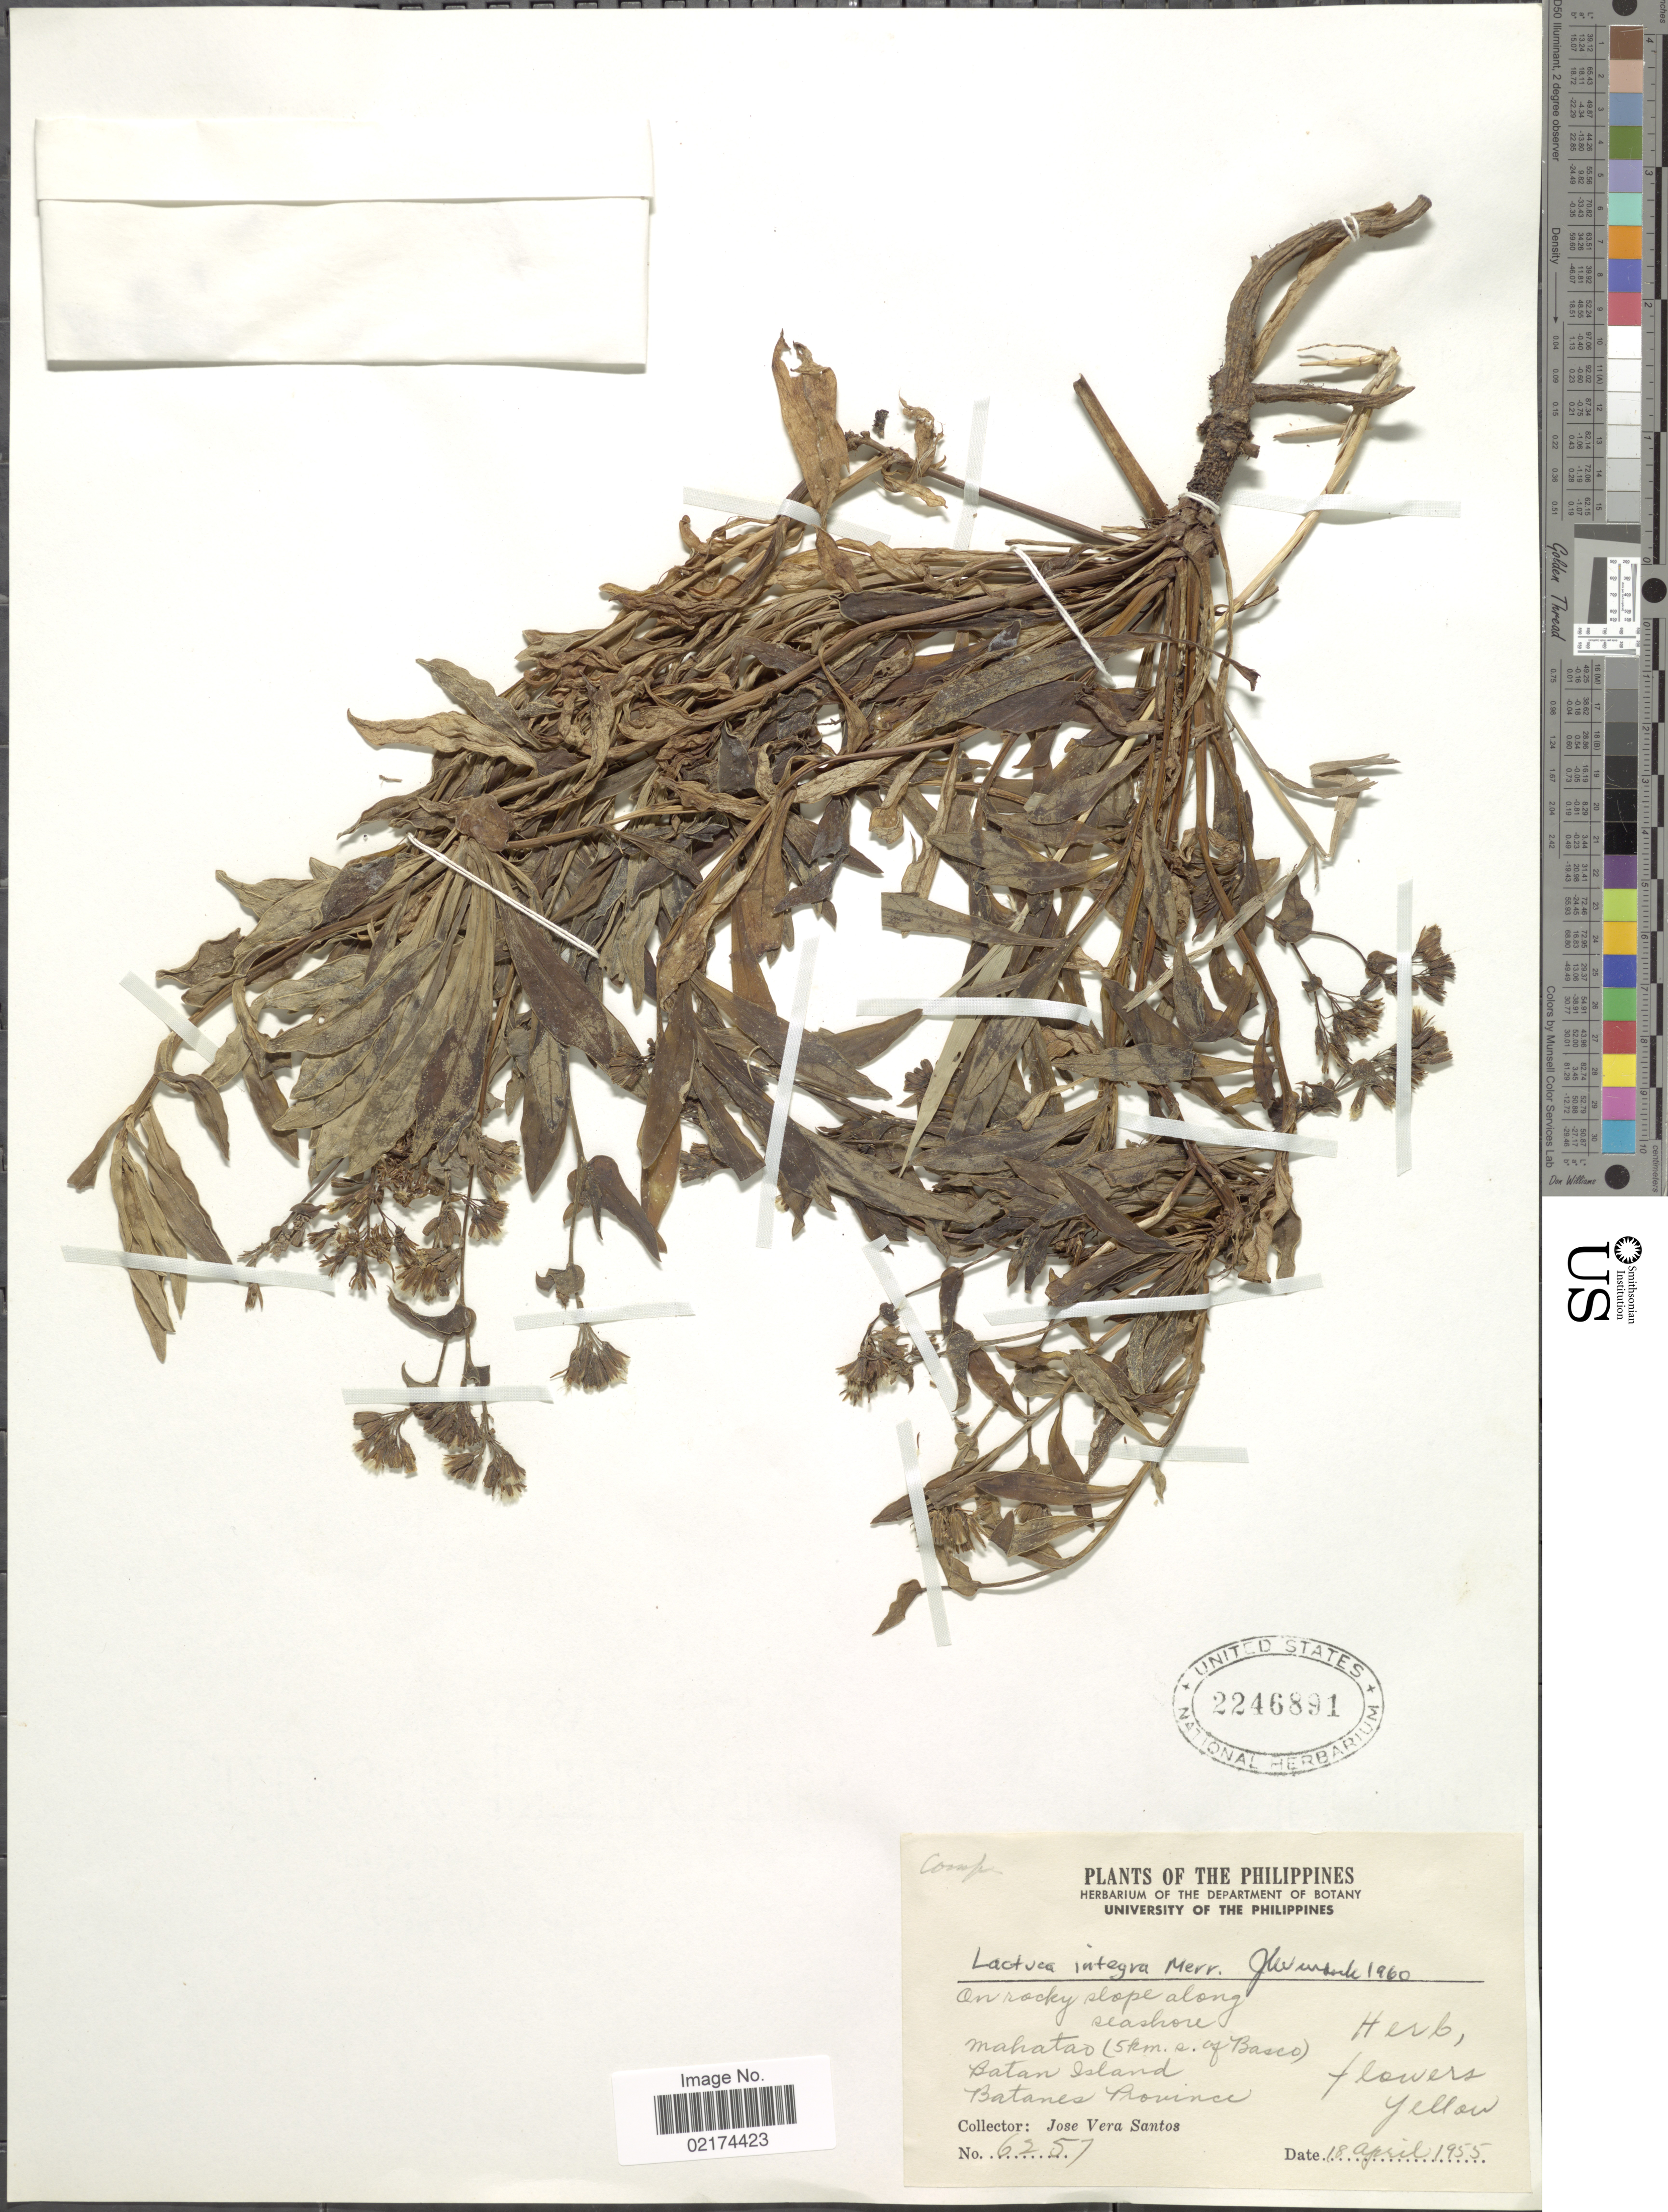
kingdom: Plantae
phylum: Tracheophyta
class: Magnoliopsida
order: Asterales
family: Asteraceae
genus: Ixeris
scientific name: Ixeris integra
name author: (Merr.) Stebbins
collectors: J. V. Santos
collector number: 6257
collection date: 1955-04-18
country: Philippines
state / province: Cagayan Valley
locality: Mahatao ( 5 km s of Basco), Batan Island, Batanes Province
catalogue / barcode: US 2246891